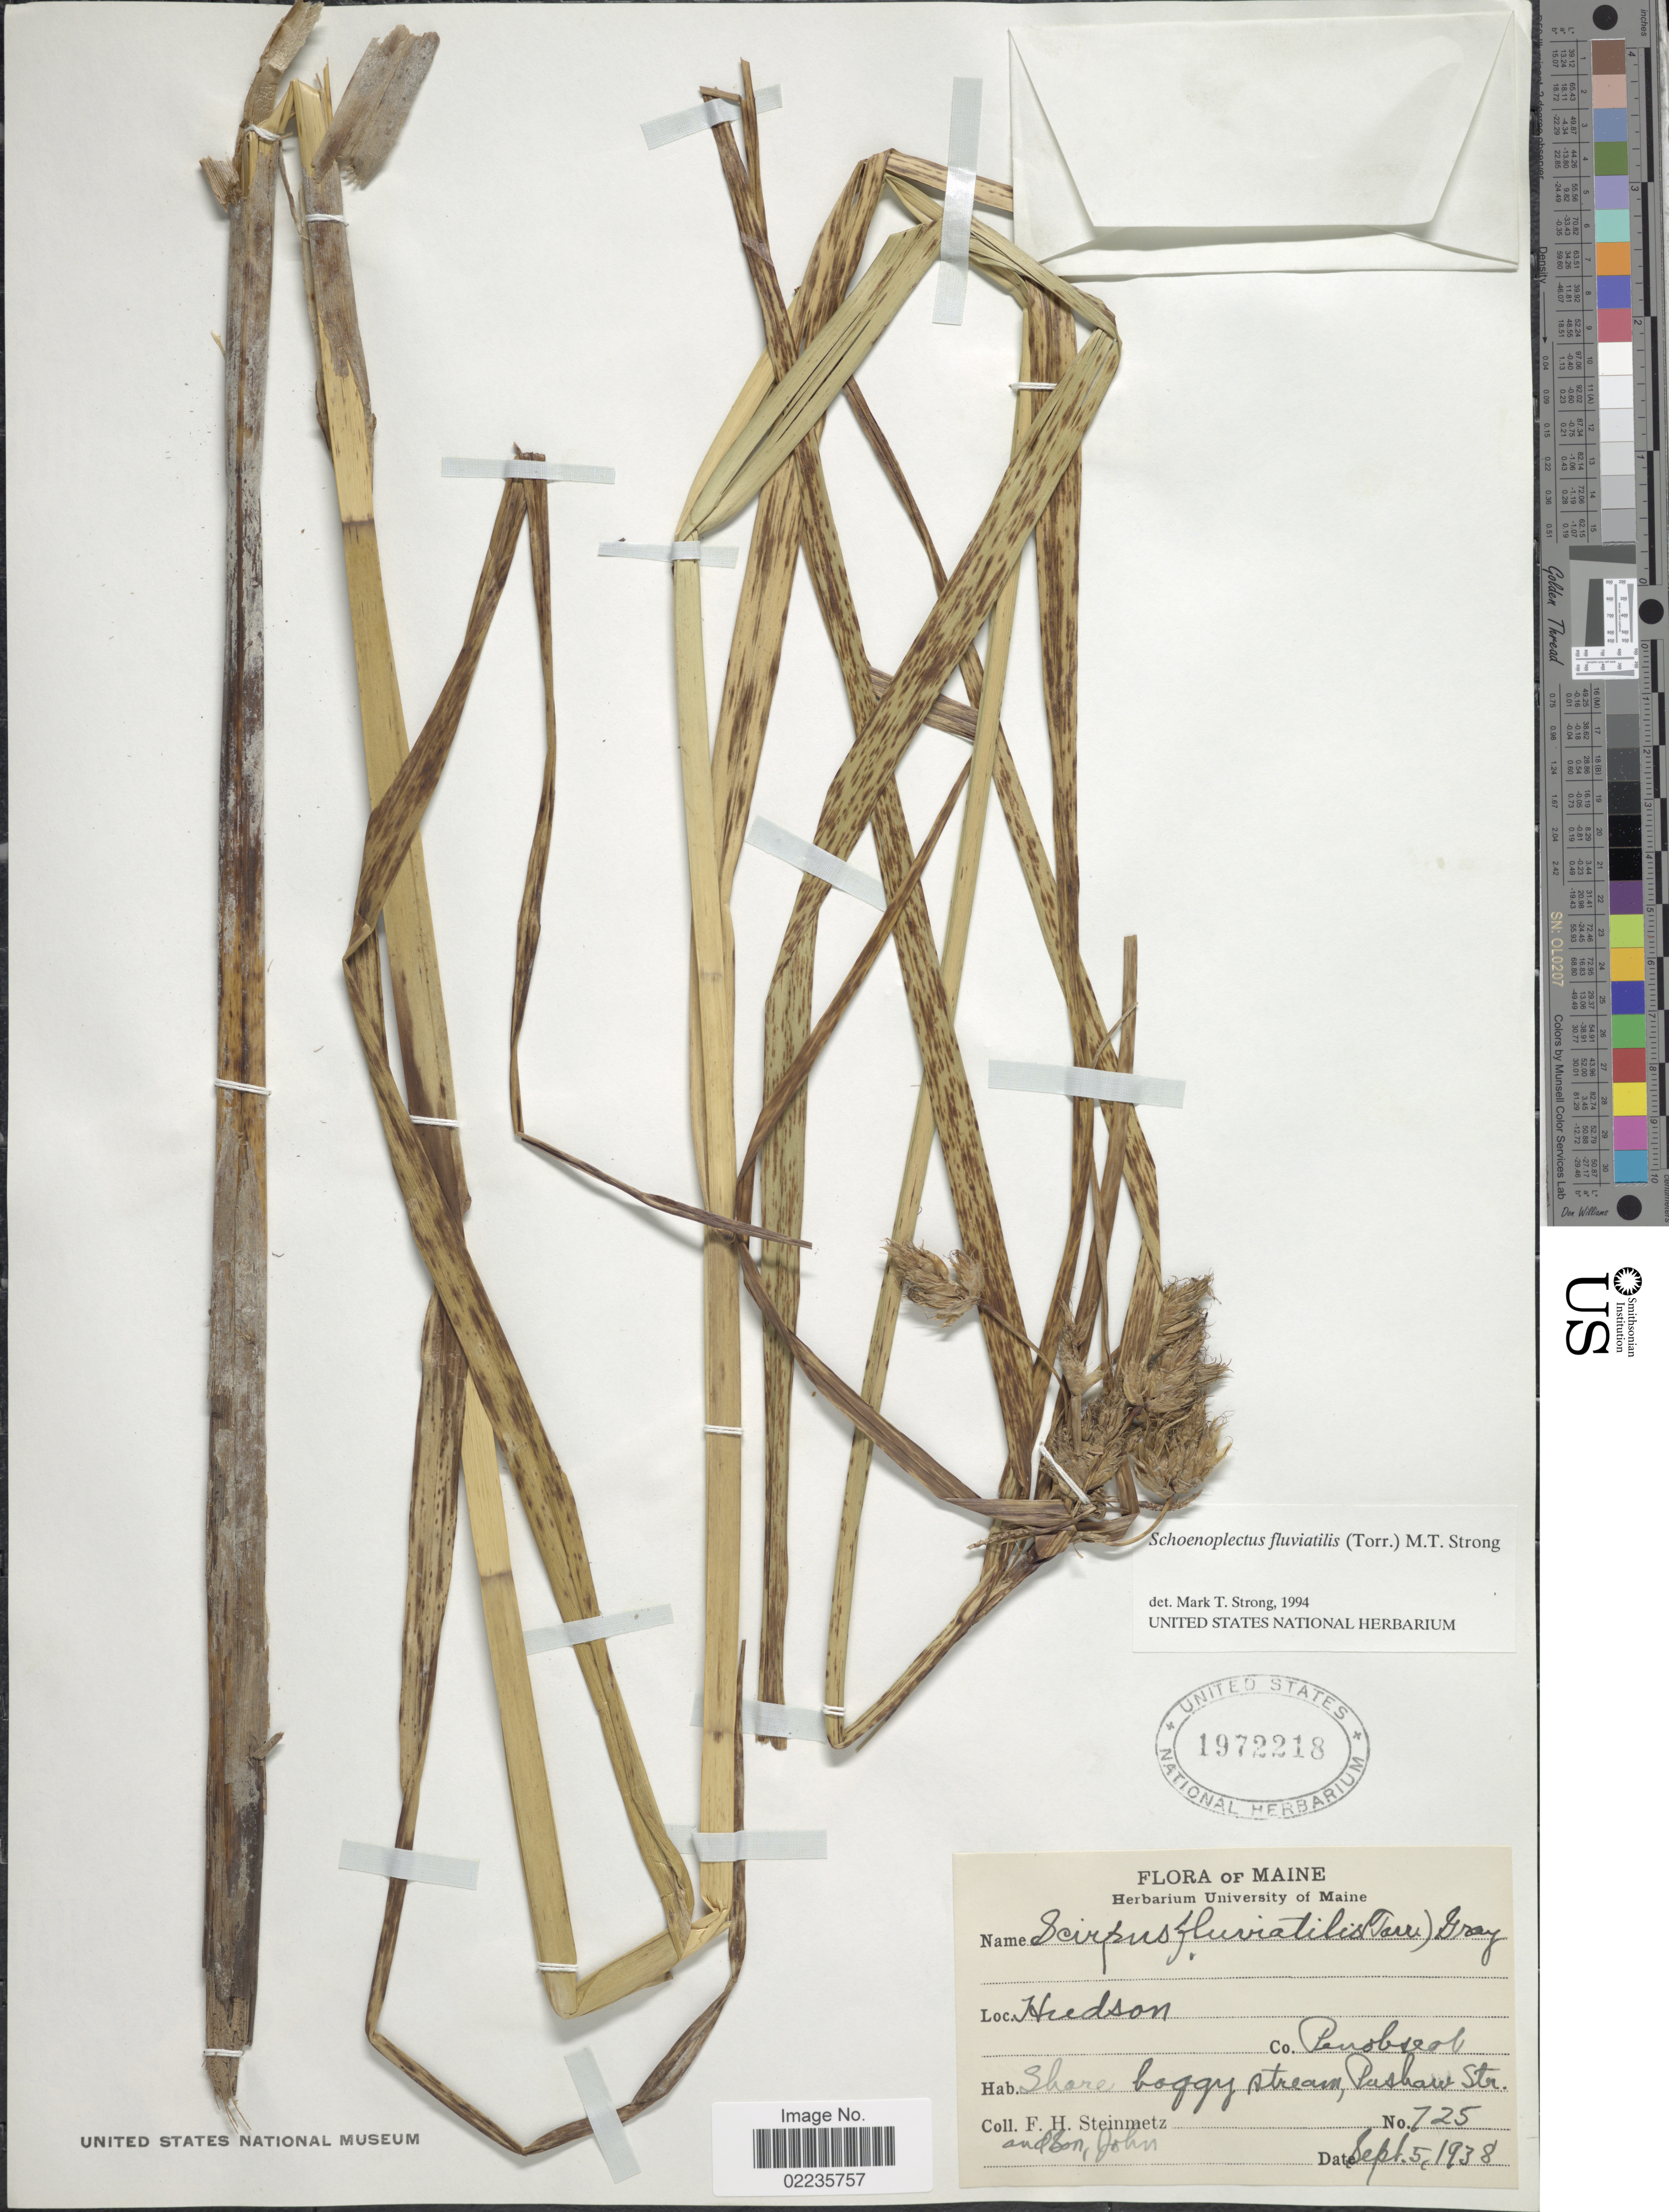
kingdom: Plantae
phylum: Tracheophyta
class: Liliopsida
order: Poales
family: Cyperaceae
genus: Bolboschoenus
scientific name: Bolboschoenus fluviatilis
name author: (Torr.) Soják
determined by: Strong, M. T., (US), Smithsonian Institution - National Museum of Natural History (UNITED STATES)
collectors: F. H. Steinmetz & J. Steinmetz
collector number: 725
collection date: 1938-09-05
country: United States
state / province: Maine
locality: Hudson Co. Penbrook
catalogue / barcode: US 1972218